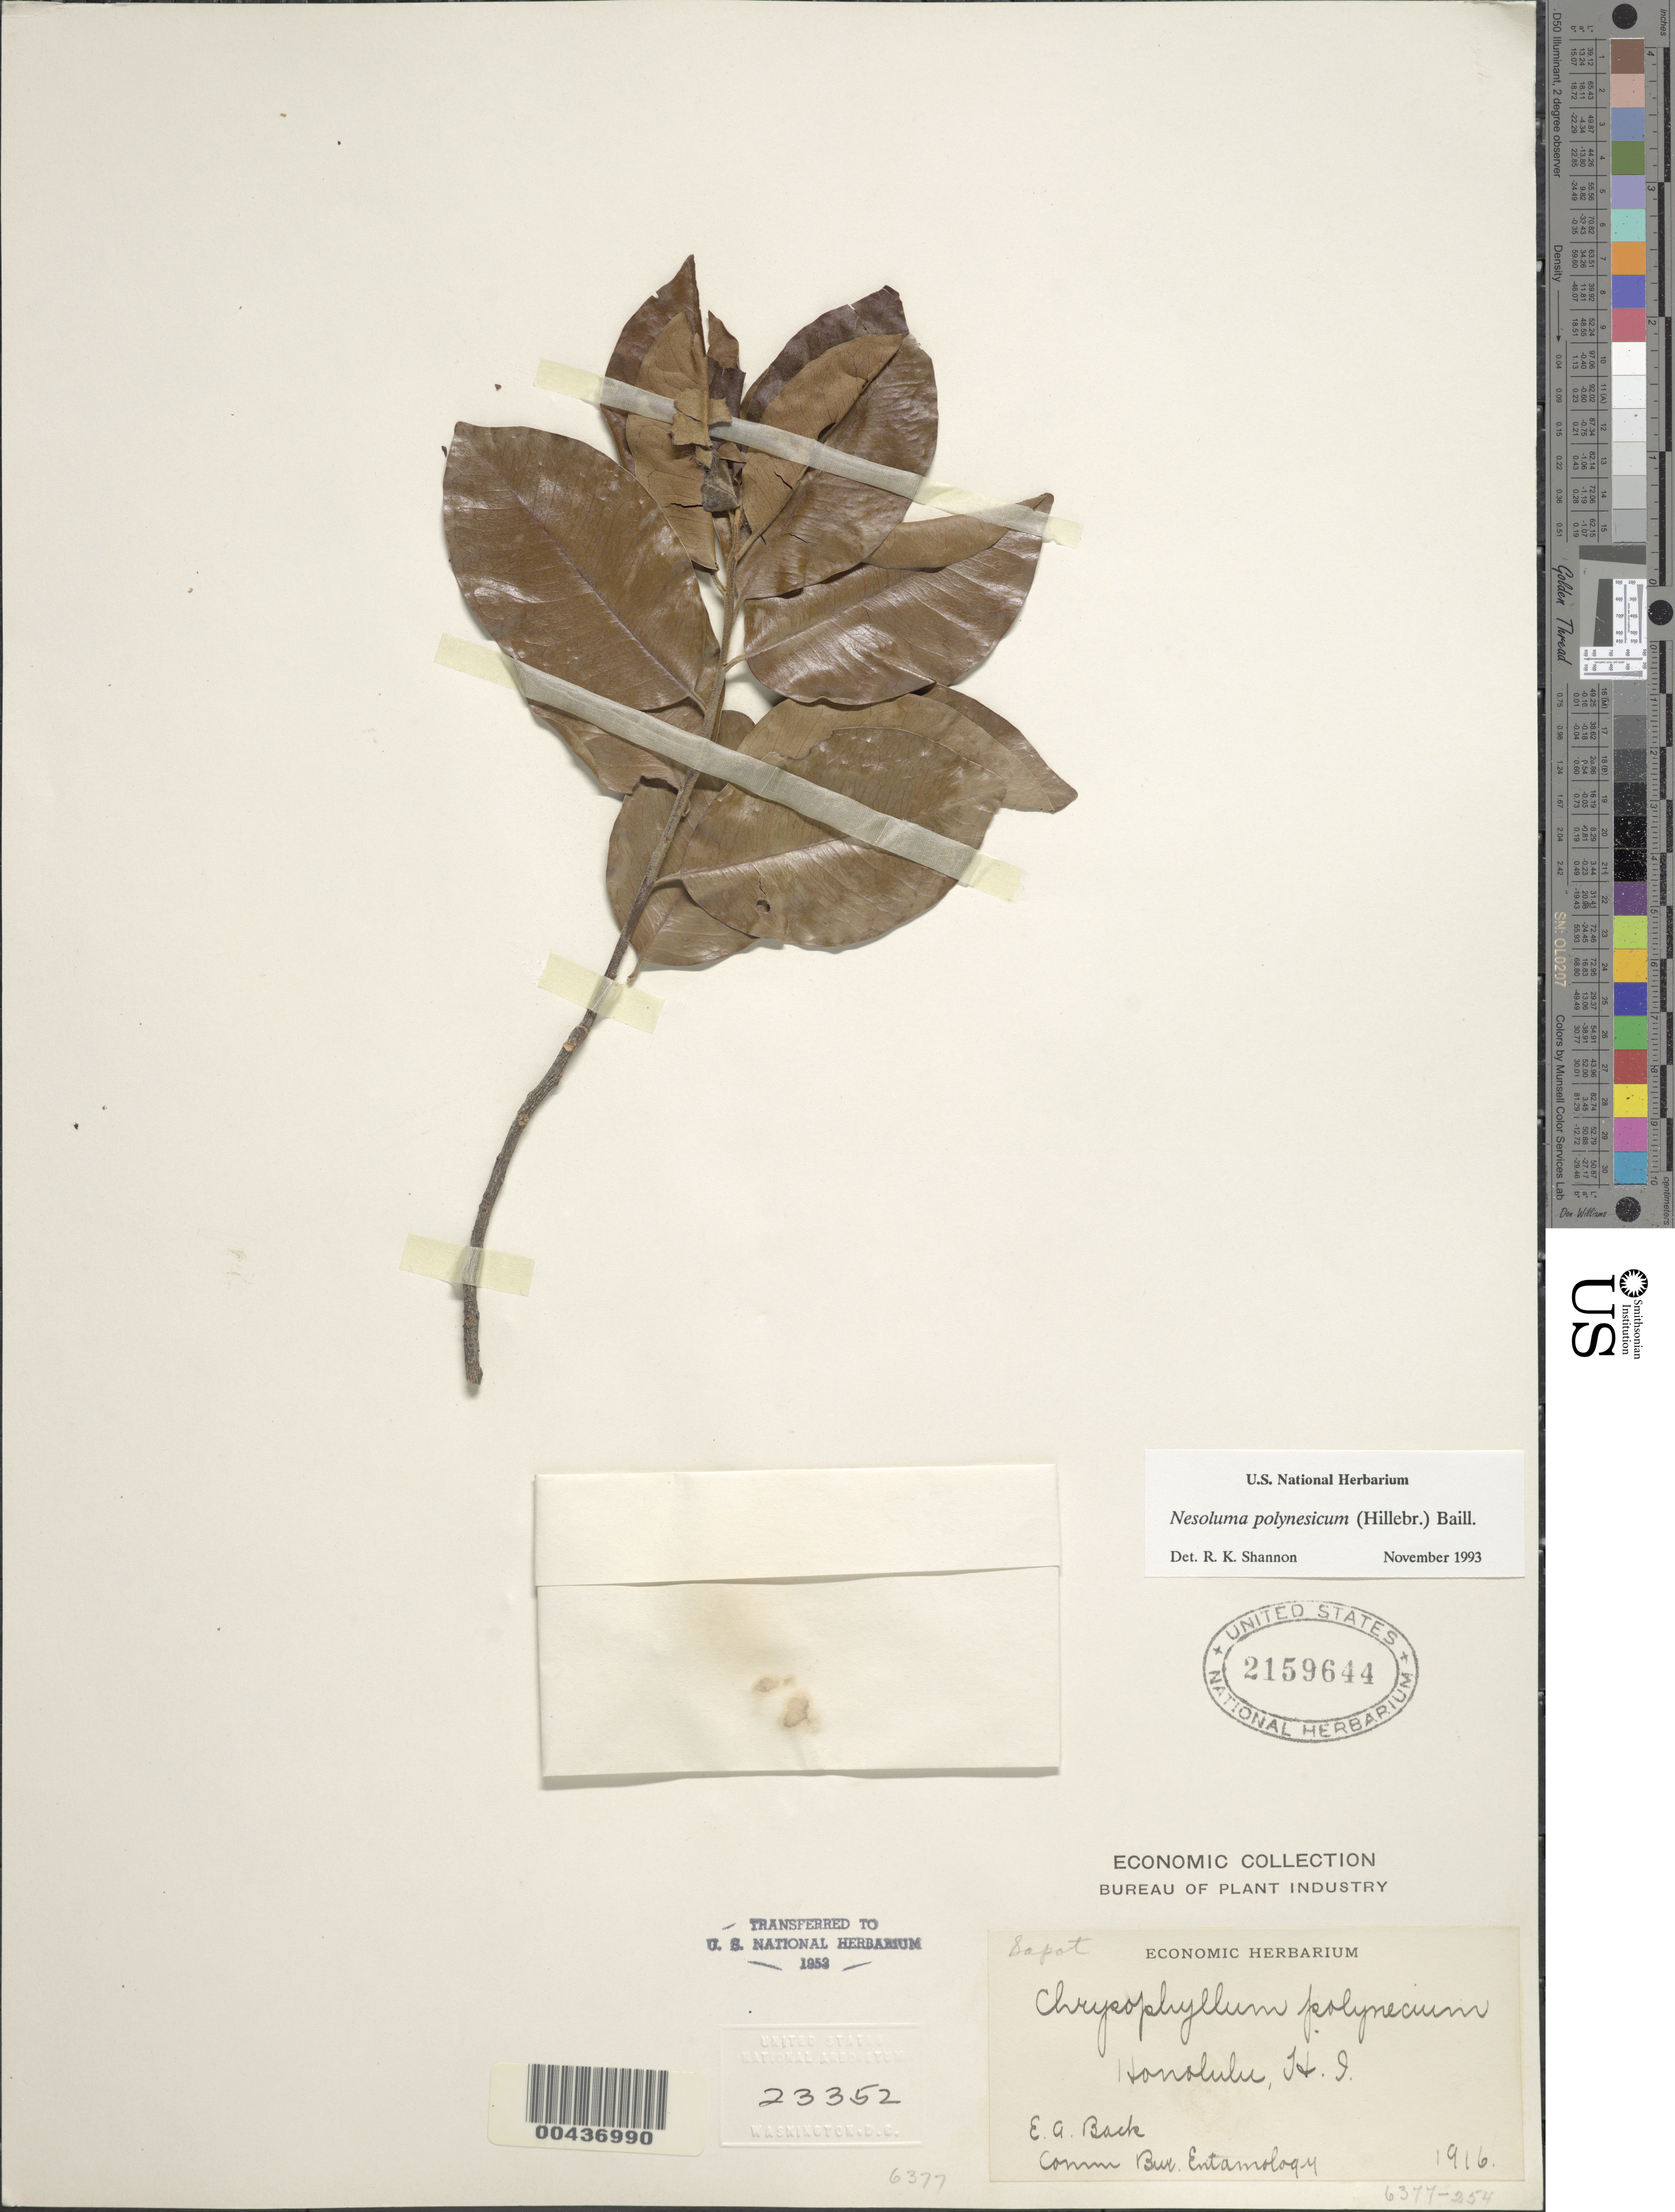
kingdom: Plantae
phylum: Tracheophyta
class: Magnoliopsida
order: Ericales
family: Sapotaceae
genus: Sideroxylon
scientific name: Sideroxylon polynesicum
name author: (Hillebr.) Smedmark & Anderb.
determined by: Wagner, W. L., (BOT), Smithsonian Institution - National Museum of Natural History (UNITED STATES)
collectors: E. Back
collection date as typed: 1916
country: United States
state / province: Hawaii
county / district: Honolulu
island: Oahu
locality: Honolulu, Oahu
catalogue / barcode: US 2159644